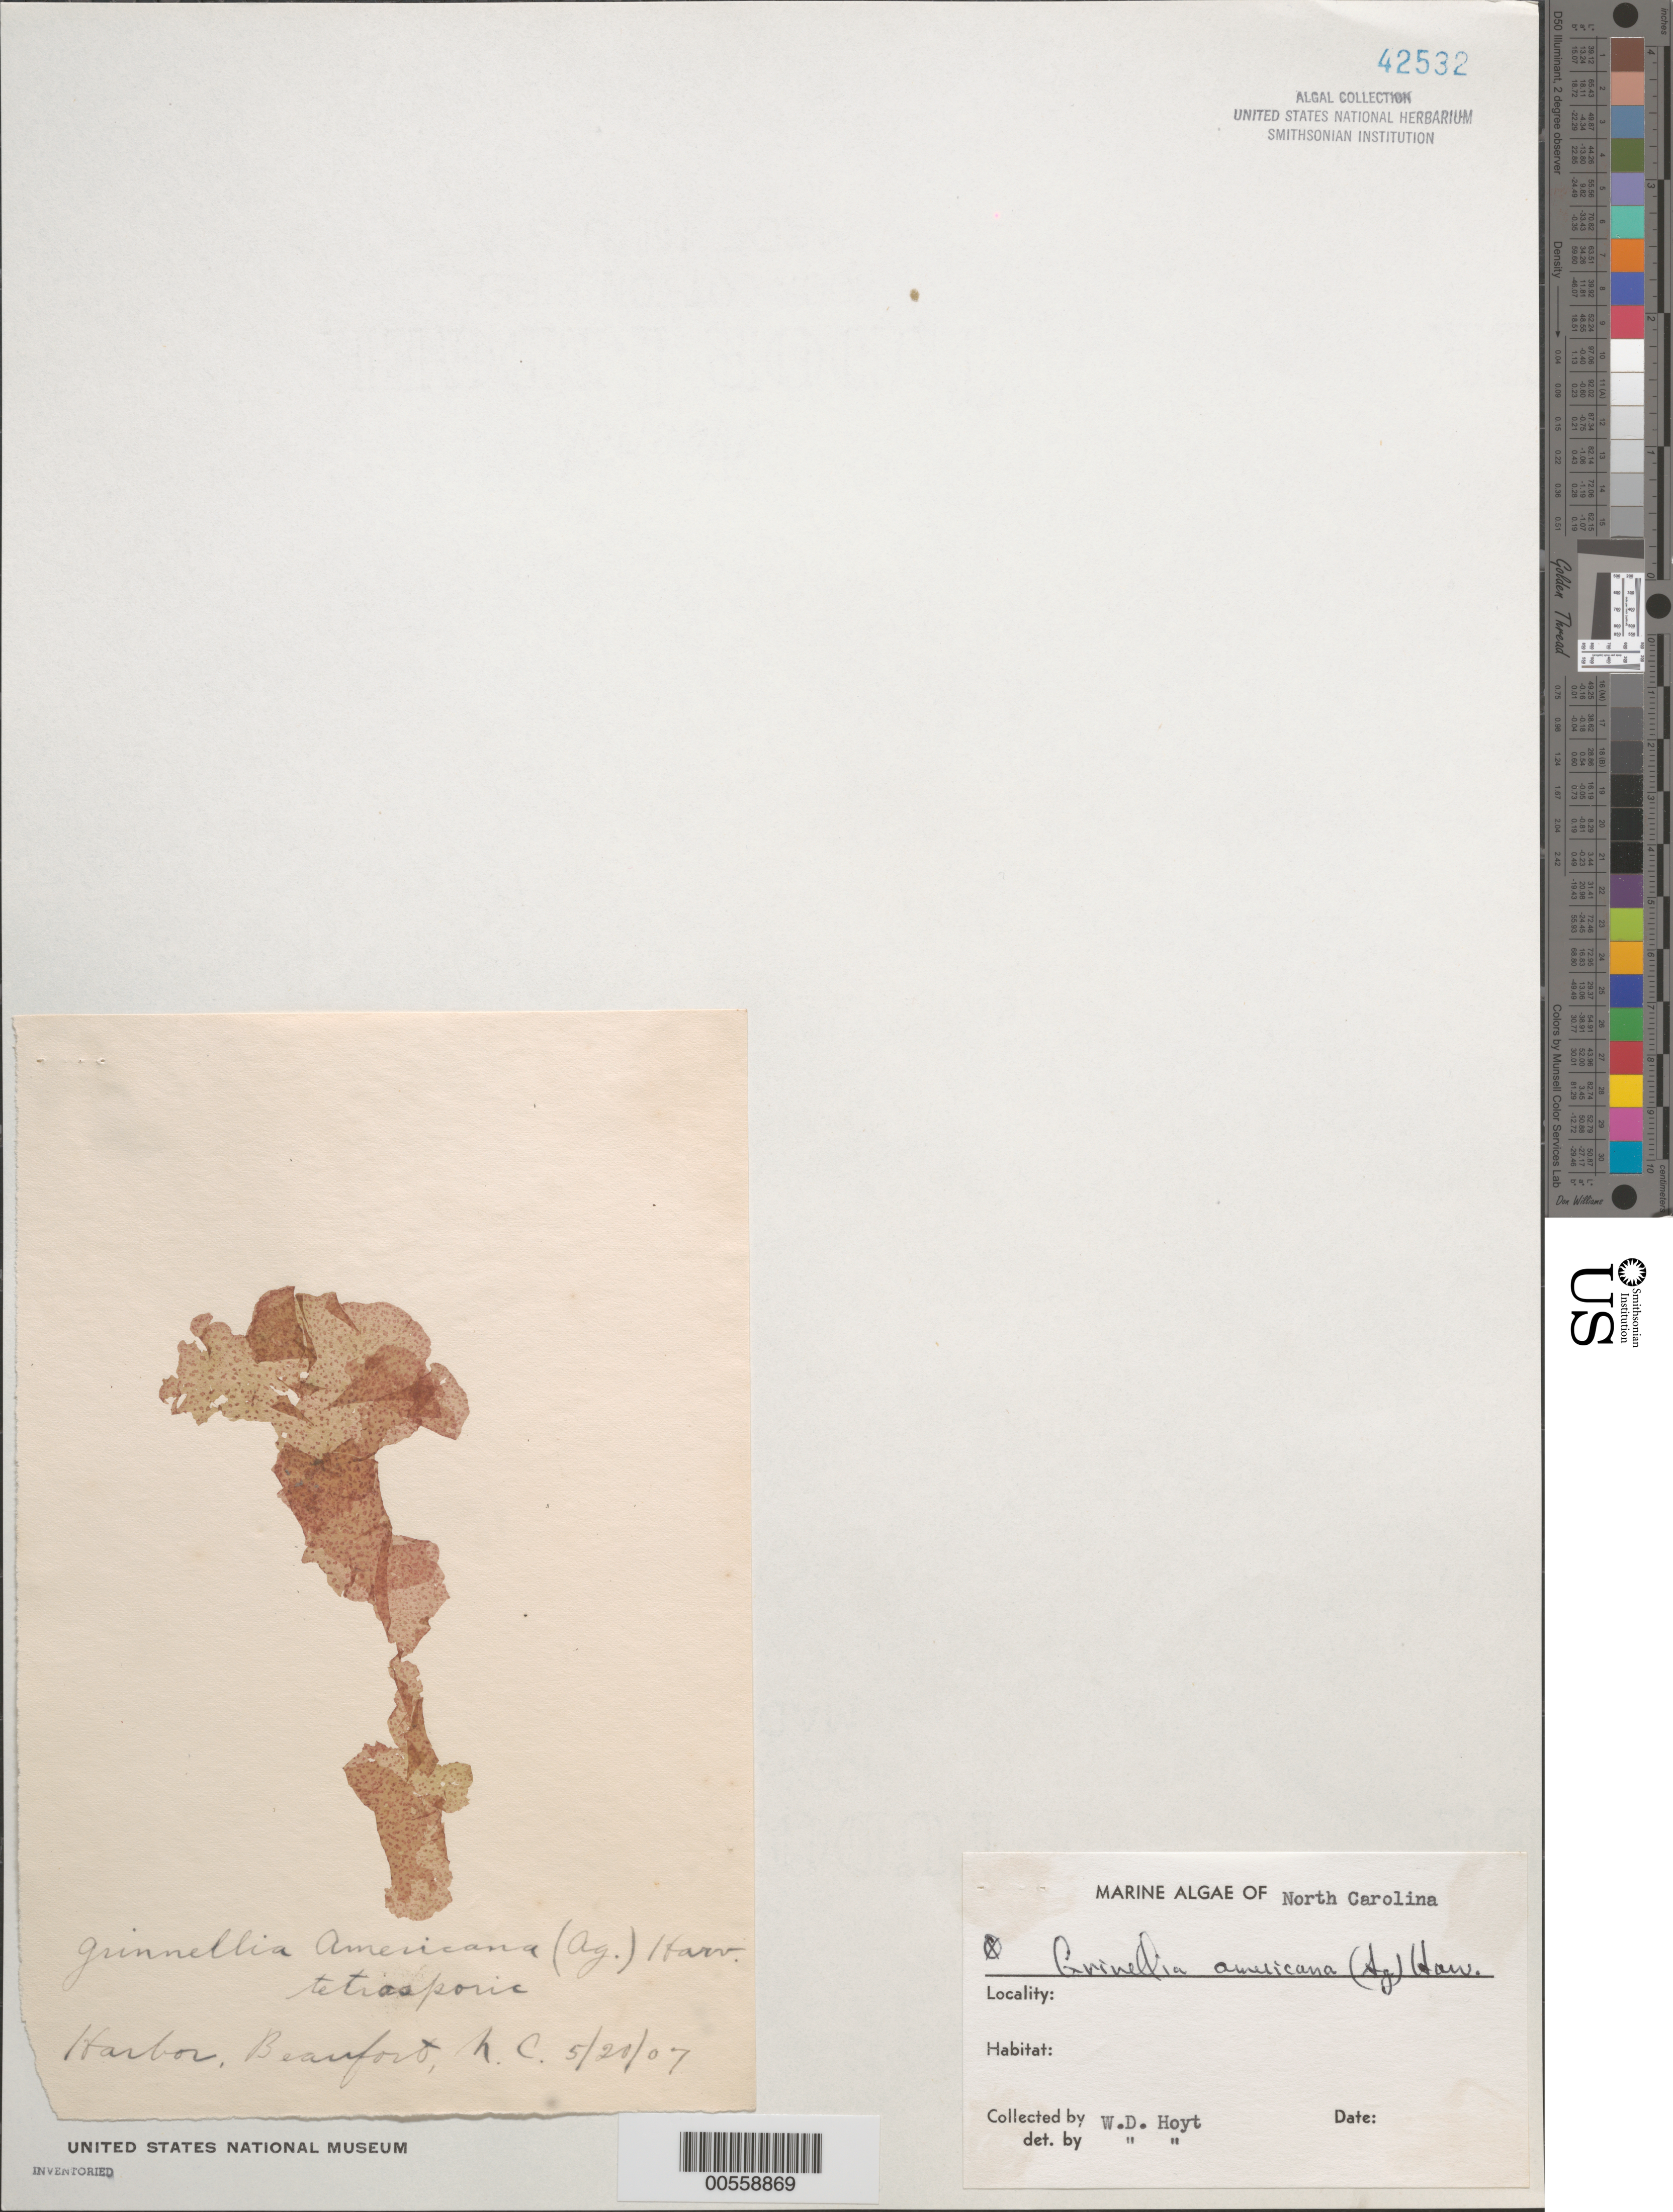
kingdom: Plantae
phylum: Rhodophyta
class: Florideophyceae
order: Ceramiales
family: Delesseriaceae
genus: Grinnellia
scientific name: Grinnellia americana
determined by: Hoyt, W. D.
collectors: W. D. Hoyt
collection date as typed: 20 May 1907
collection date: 1907-05-20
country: United States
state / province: North Carolina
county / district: Carteret County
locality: Beaufort Harbor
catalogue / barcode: US 42532